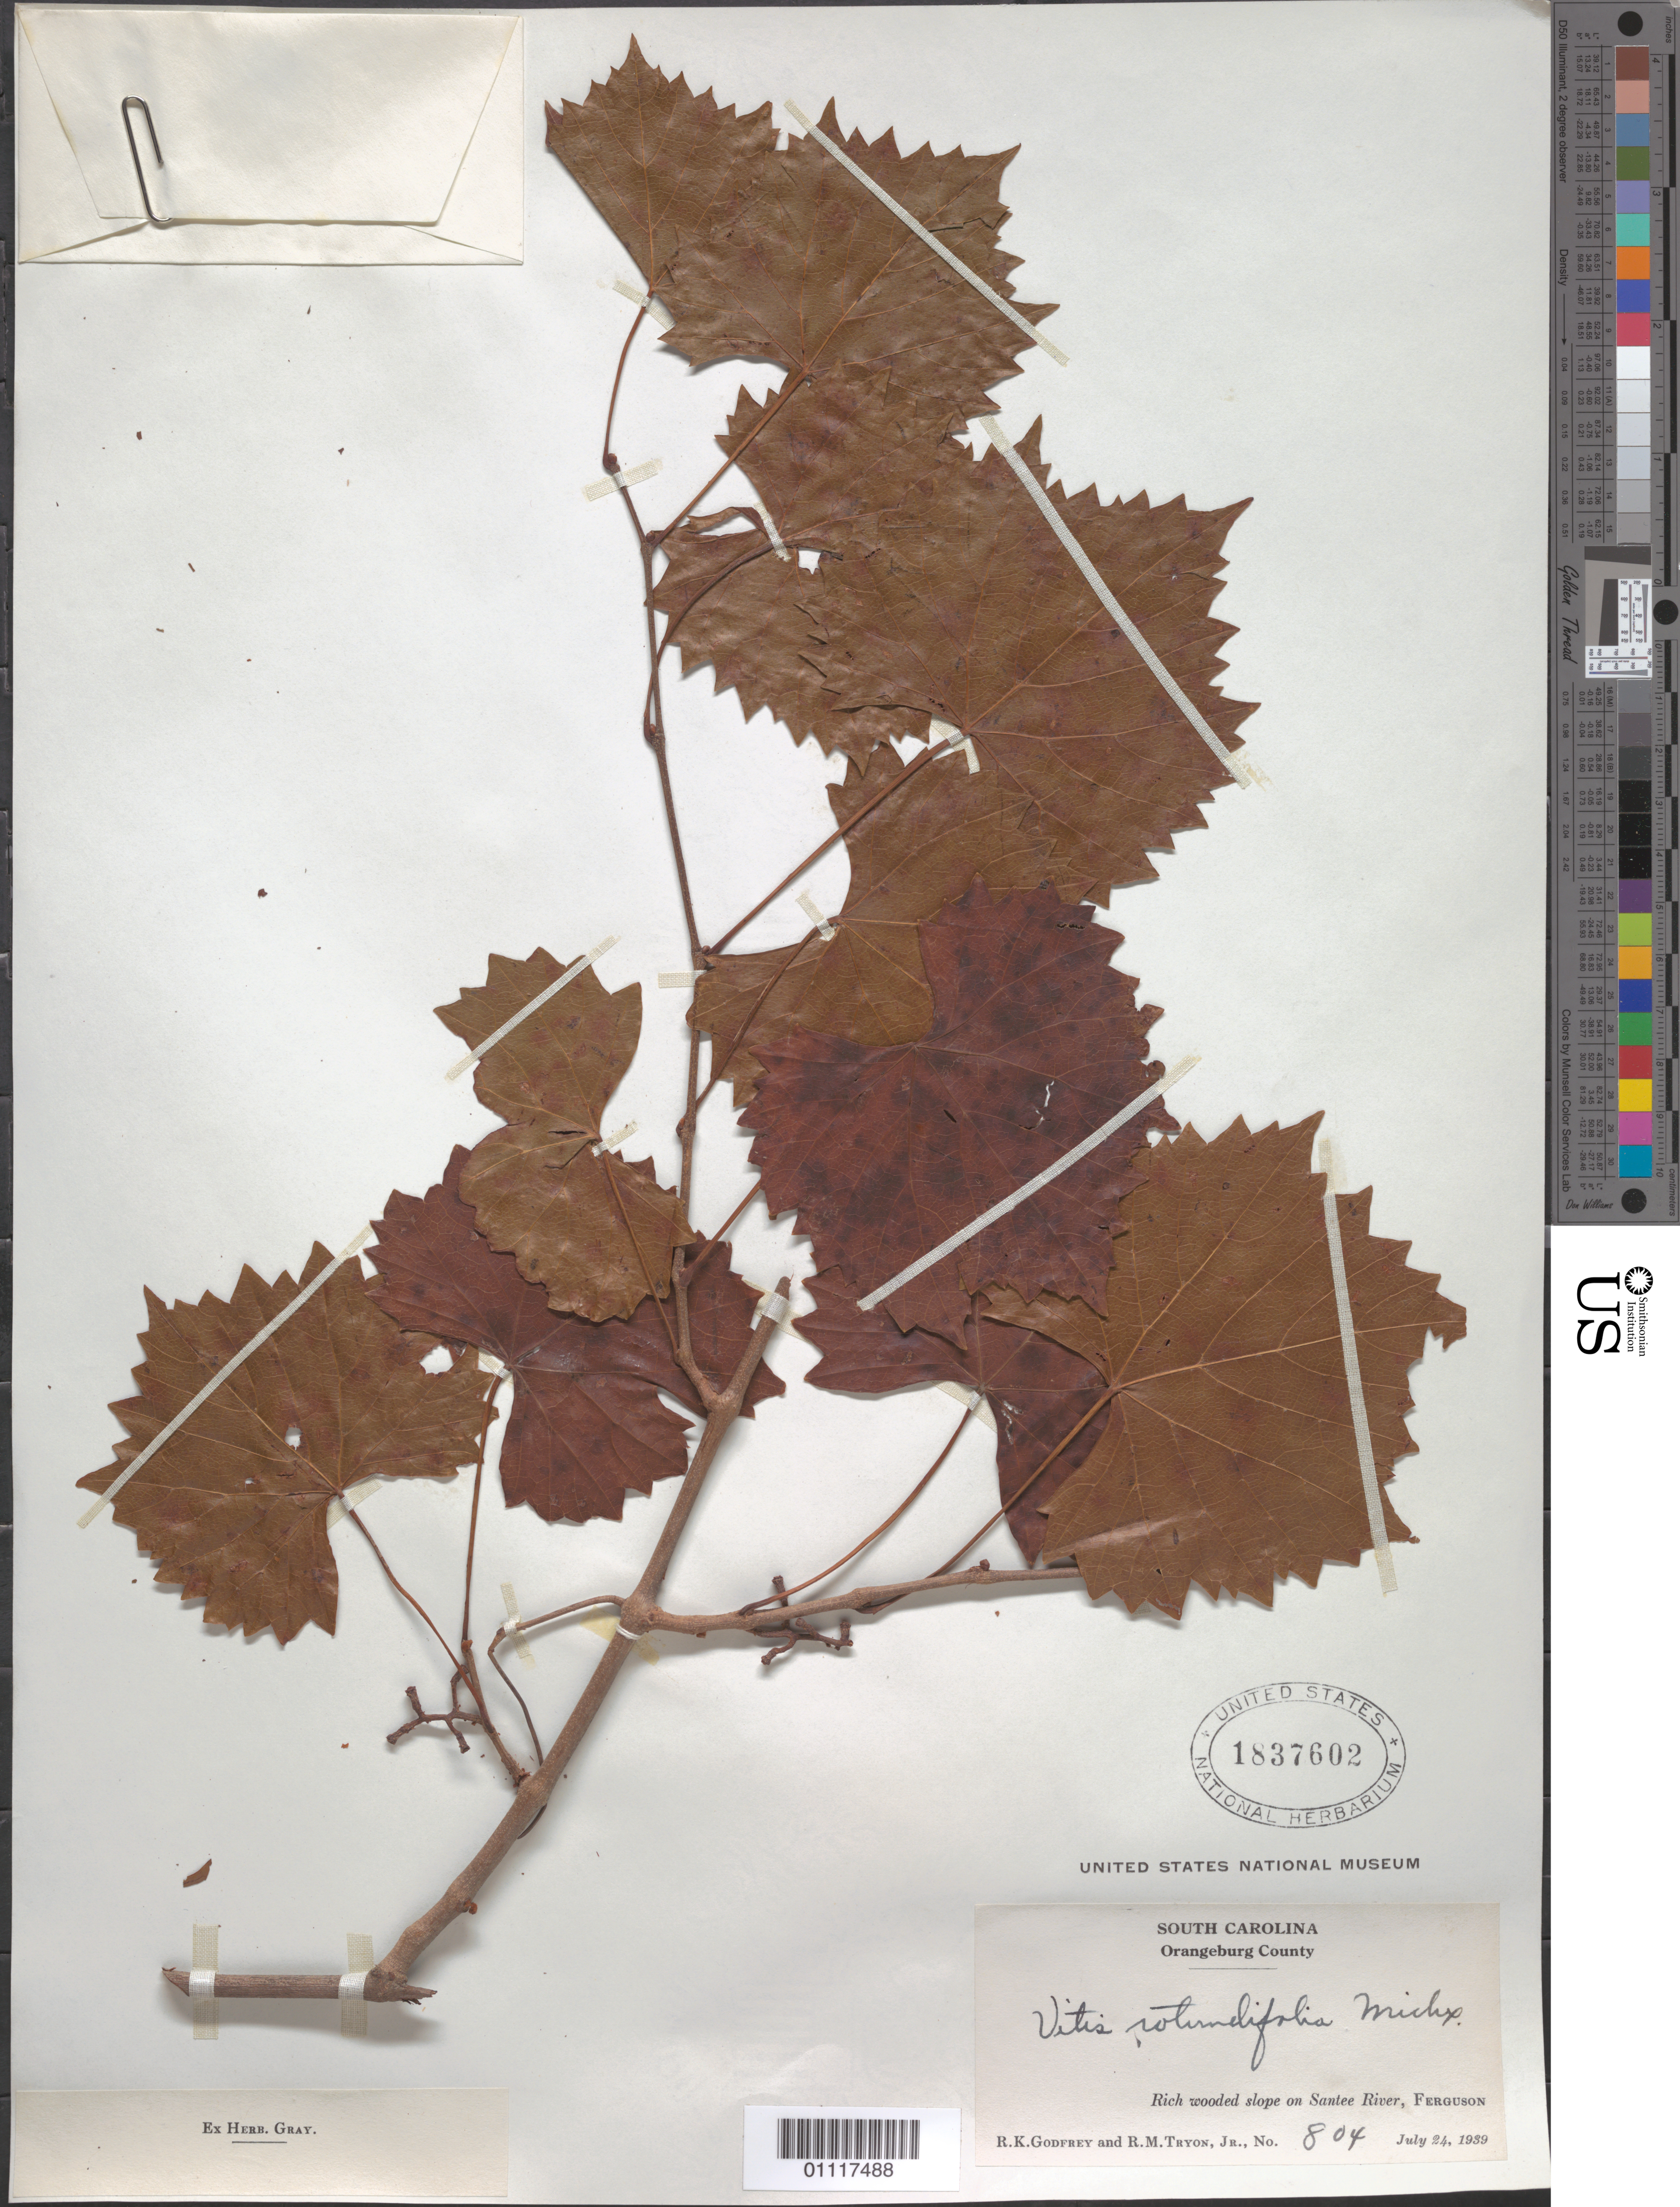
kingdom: Plantae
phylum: Tracheophyta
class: Magnoliopsida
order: Vitales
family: Vitaceae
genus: Vitis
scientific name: Vitis rotundifolia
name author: Michx.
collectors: R. K. Godfrey & R. M. Tryon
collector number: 804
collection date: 1939-07-24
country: United States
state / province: South Carolina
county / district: Orangeburg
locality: on Santee River, Ferguson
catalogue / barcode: US 1837602